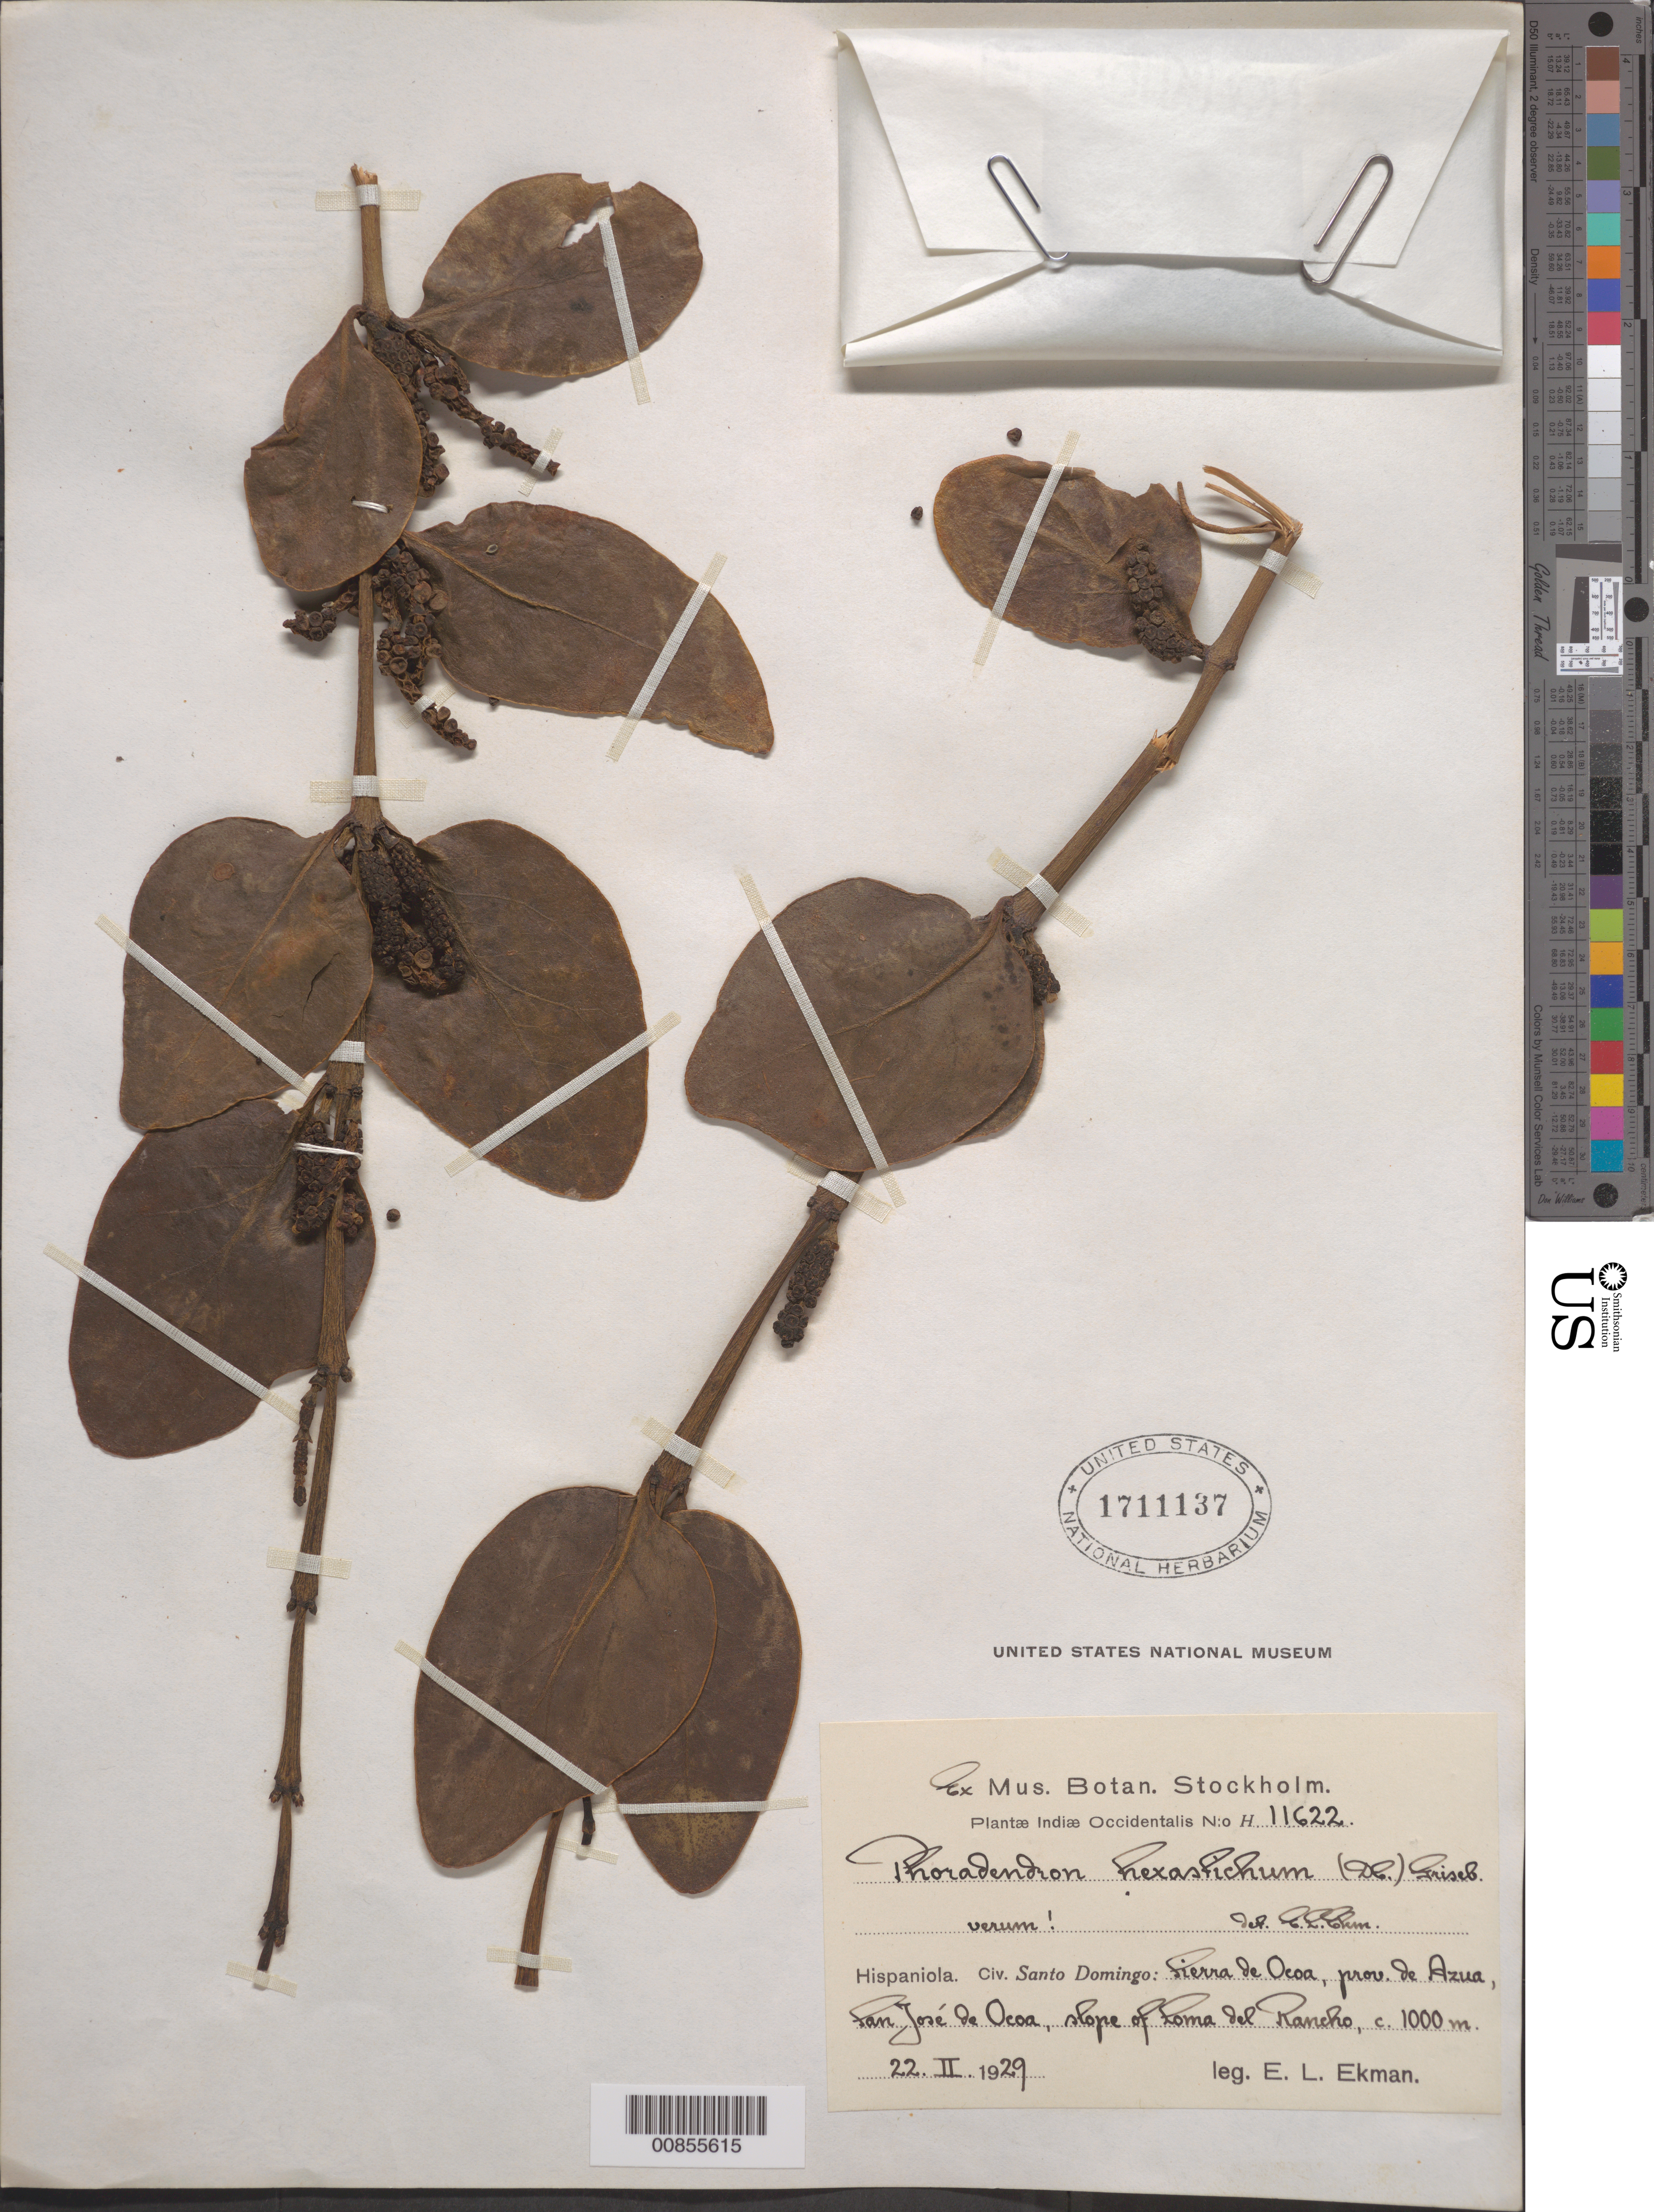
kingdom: Plantae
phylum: Tracheophyta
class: Magnoliopsida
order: Santalales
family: Viscaceae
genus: Phoradendron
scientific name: Phoradendron hexastichum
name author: (DC.) Griseb.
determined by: Ekman, E. L.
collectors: E. L. Ekman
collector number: H 11622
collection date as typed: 22 Feb 1929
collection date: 1929-02-22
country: Dominican Republic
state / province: Azua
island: Hispaniola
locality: Sierra de Ocoa, San José de Ocoa, slope of Loma del Rancho.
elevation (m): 1000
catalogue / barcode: US 1711137